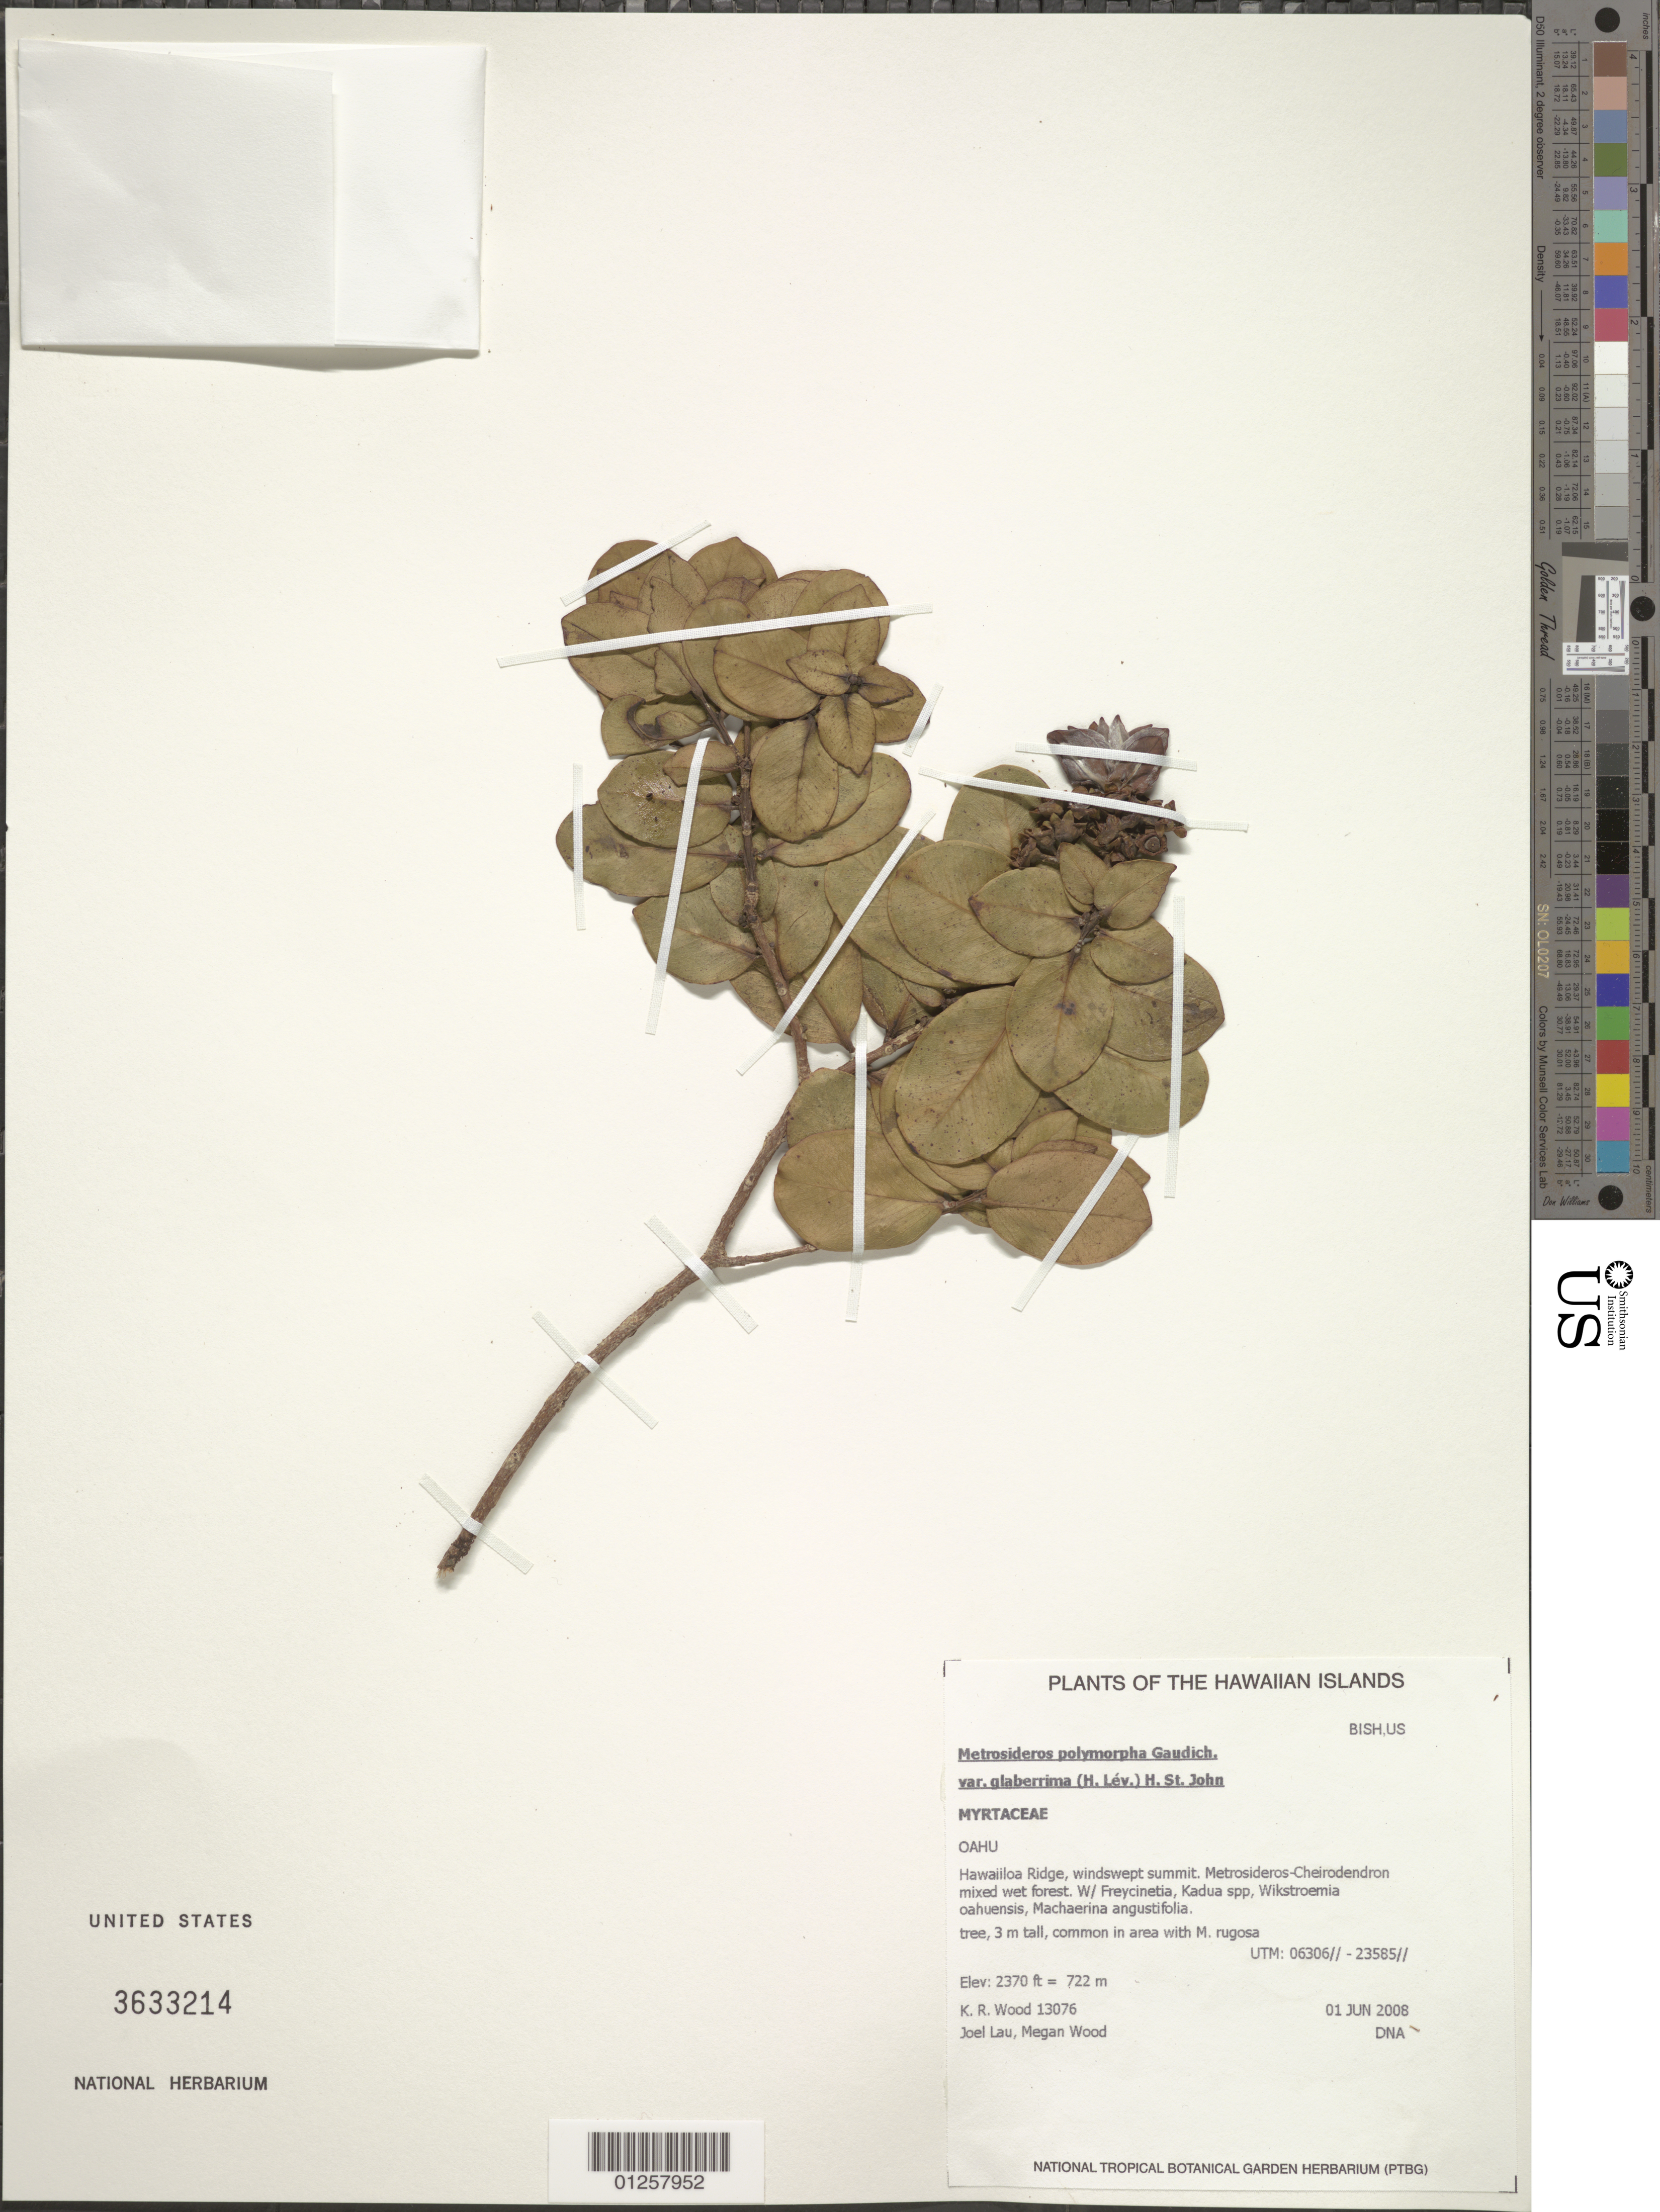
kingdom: Plantae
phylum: Tracheophyta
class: Magnoliopsida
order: Myrtales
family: Myrtaceae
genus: Metrosideros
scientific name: Metrosideros polymorpha var. glaberrima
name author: (H. Lév.) H. St. John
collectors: K. R. Wood, J. Lau & M. Wood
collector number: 13076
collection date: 2008-06-01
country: United States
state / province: Hawaii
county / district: Honolulu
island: Oahu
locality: Hawaiiloa Ridge, windswept summit.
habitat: Mixed wet forest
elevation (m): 722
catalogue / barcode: US 3633214